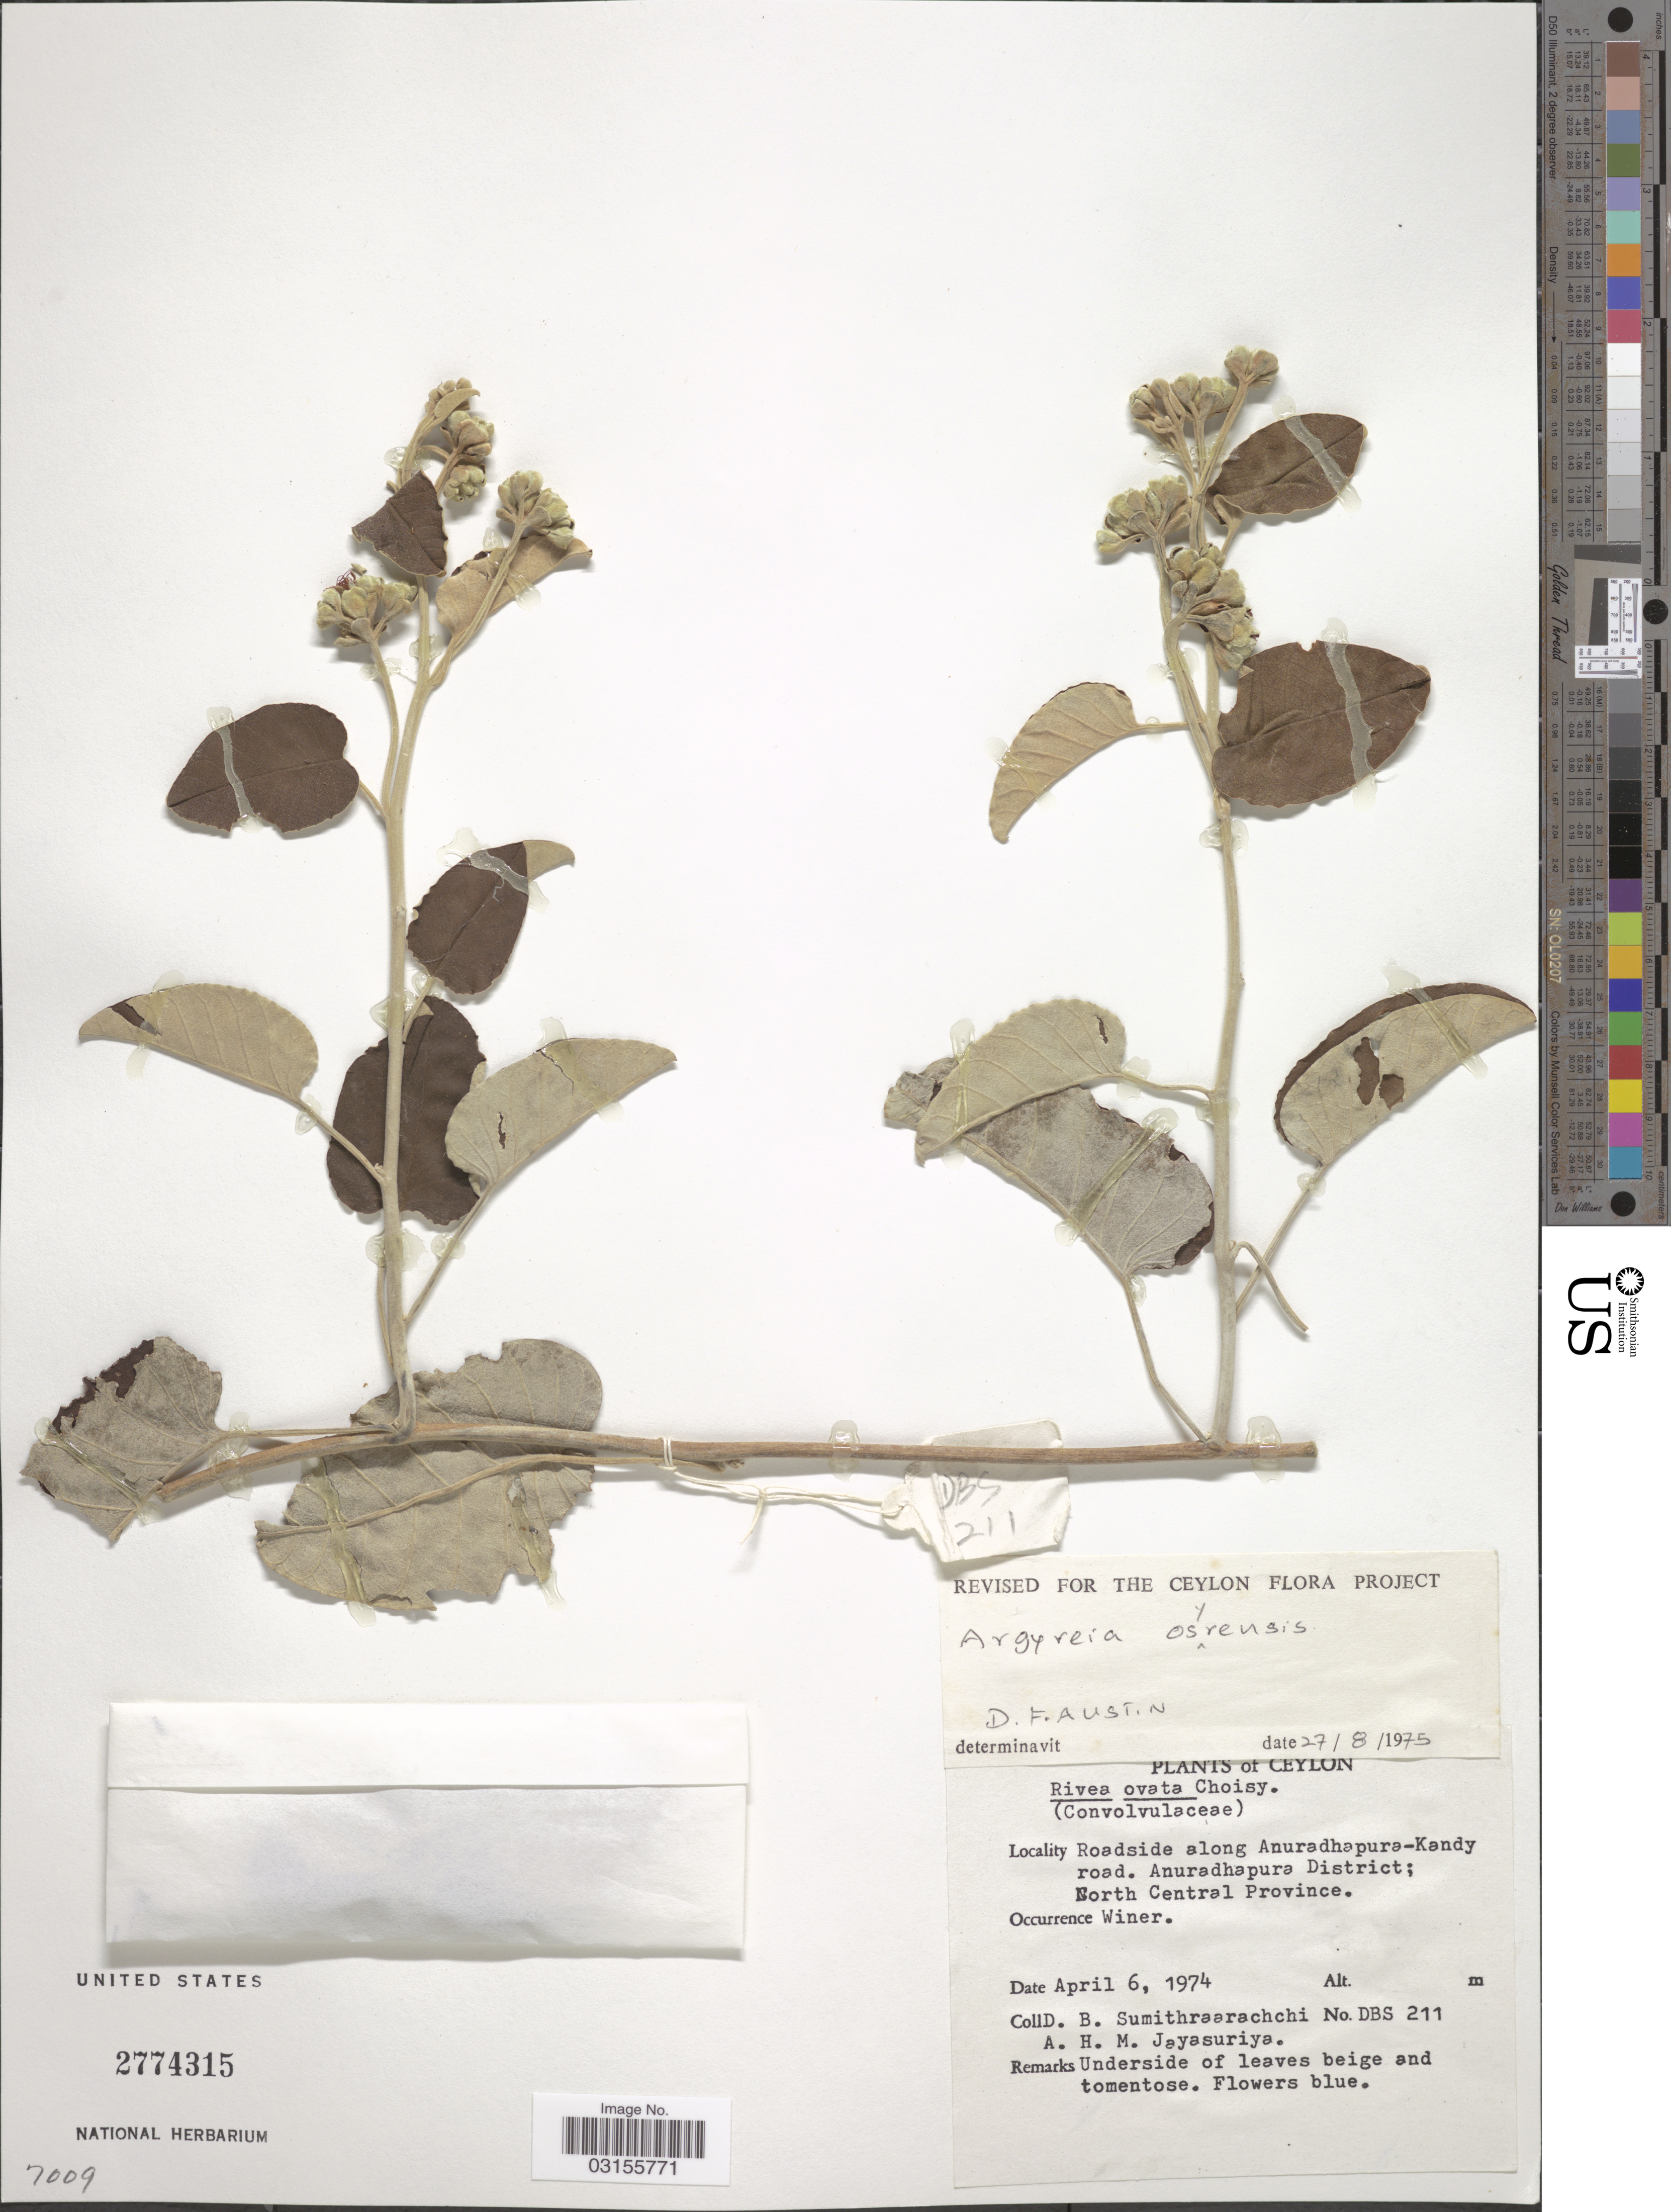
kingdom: Plantae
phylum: Tracheophyta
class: Magnoliopsida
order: Solanales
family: Convolvulaceae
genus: Argyreia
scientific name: Argyreia osyrensis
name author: Choisy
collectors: D. B. Sumithraarachchi & A. H. Jayasuriya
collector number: DBS 211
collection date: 1974-04-06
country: Sri Lanka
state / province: North Central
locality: Ceylon. Roadside along Anuradhapura-Kandy road. Anuradhapura District.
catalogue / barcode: US 2774315